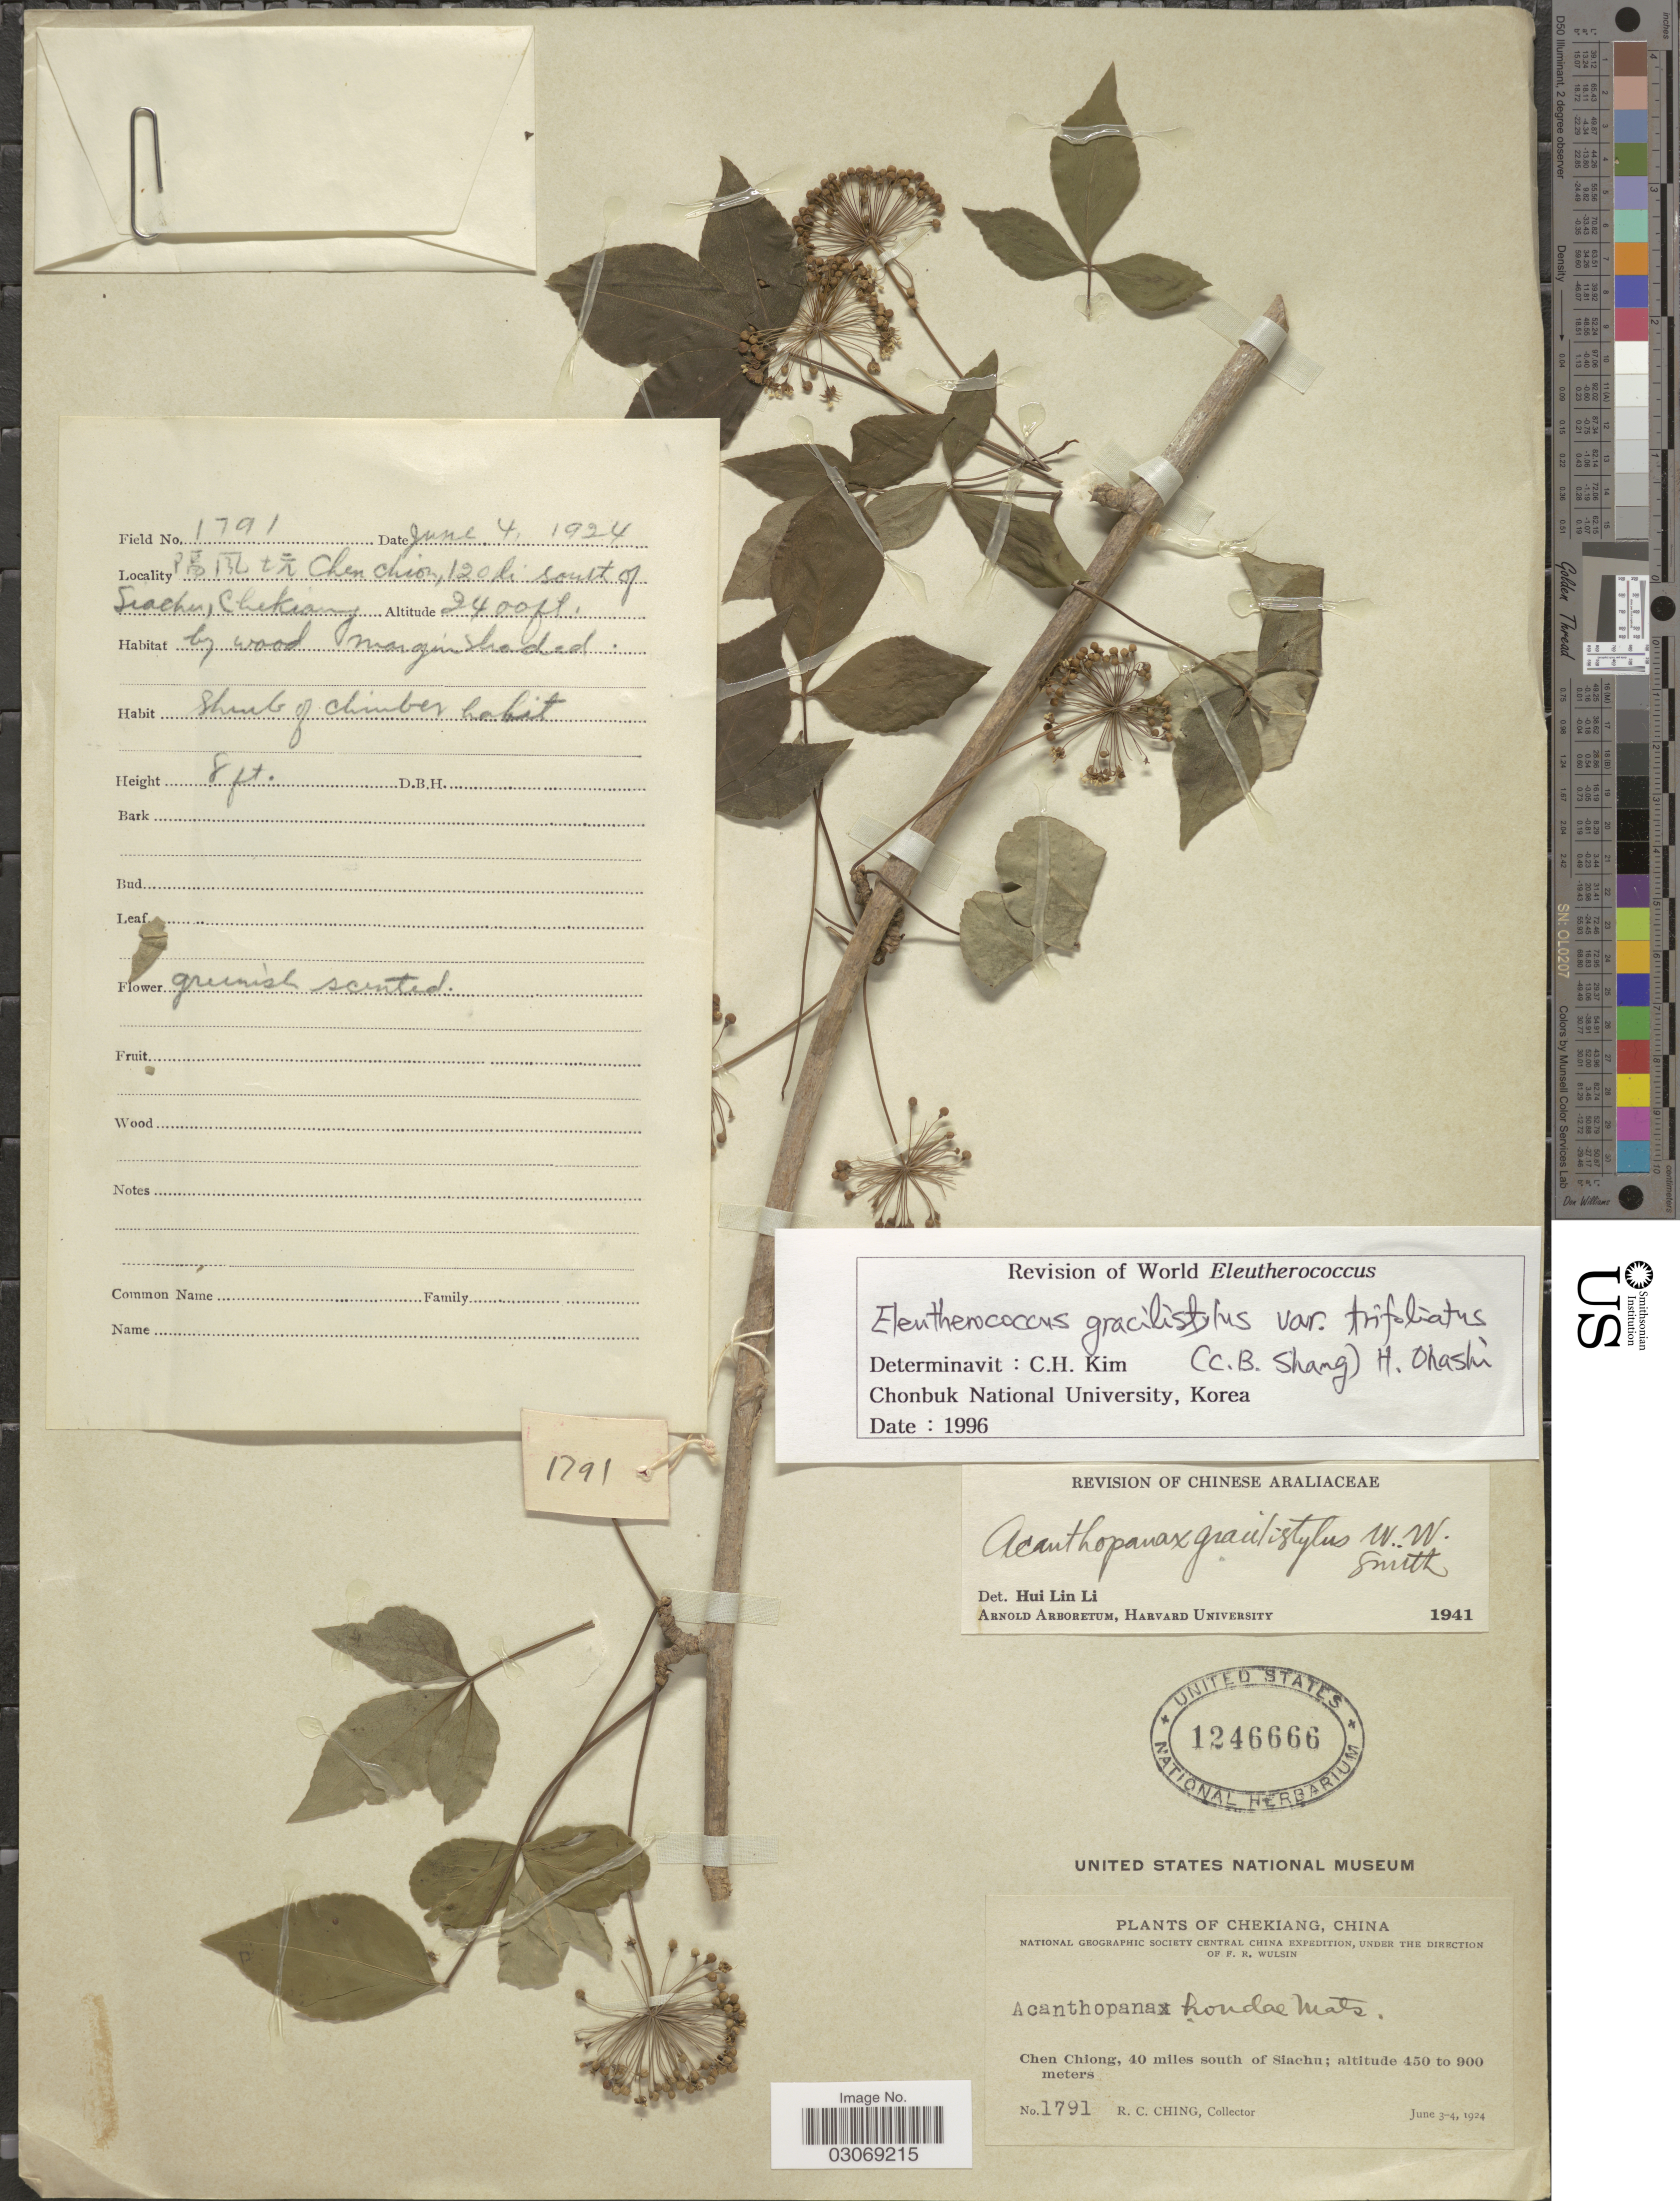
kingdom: Plantae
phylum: Tracheophyta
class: Magnoliopsida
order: Apiales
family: Araliaceae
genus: Eleutherococcus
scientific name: Eleutherococcus gracilistylus var. trifoliolatus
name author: (C.B. Shang) H. Ohashi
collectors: R. C. Ching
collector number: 1791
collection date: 1924-06-04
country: China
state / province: Zhejiang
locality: Chekiang. Chen Chong, 40 miles south of Siachu.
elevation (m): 732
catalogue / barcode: US 1246666